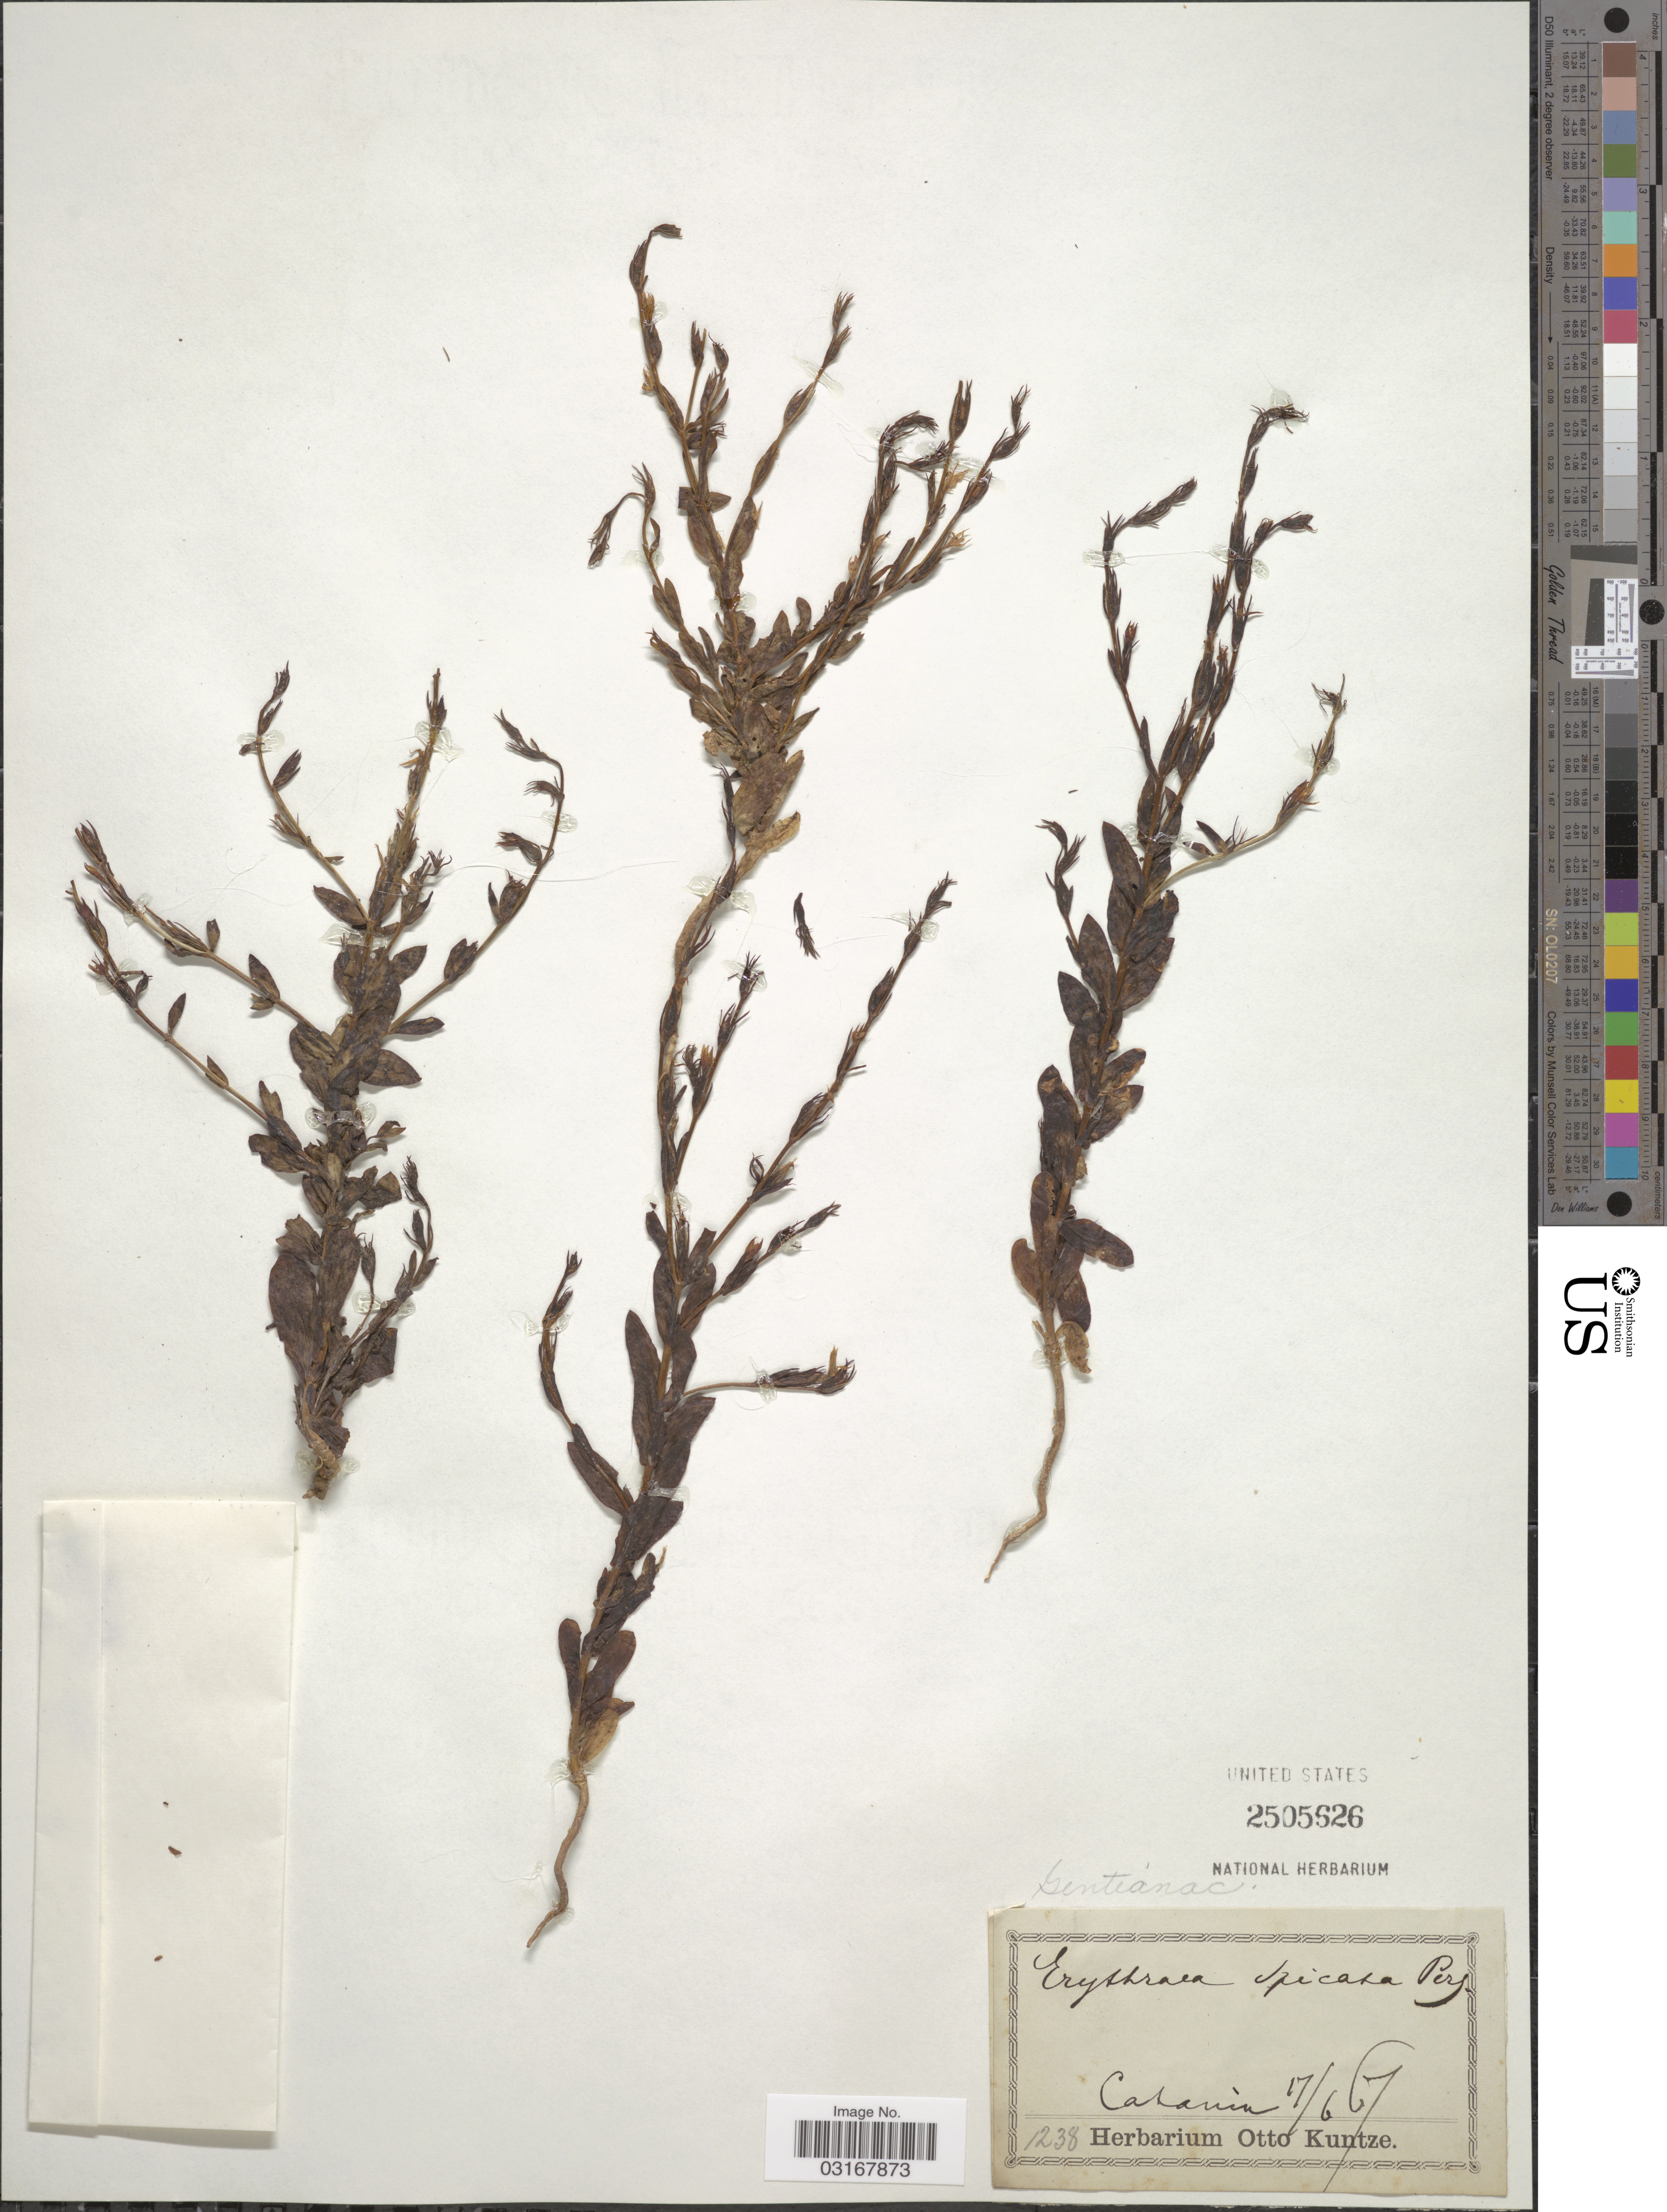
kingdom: Plantae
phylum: Tracheophyta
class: Magnoliopsida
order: Gentianales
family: Gentianaceae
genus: Centaurium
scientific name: Centaurium spicatum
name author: (L.) Fritsch ex Janch.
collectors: ex herb. Otto Kuntze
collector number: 1238?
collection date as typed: Transcribed d/m/y: 17/6/67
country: Italy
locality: Catania.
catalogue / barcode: US 2505626